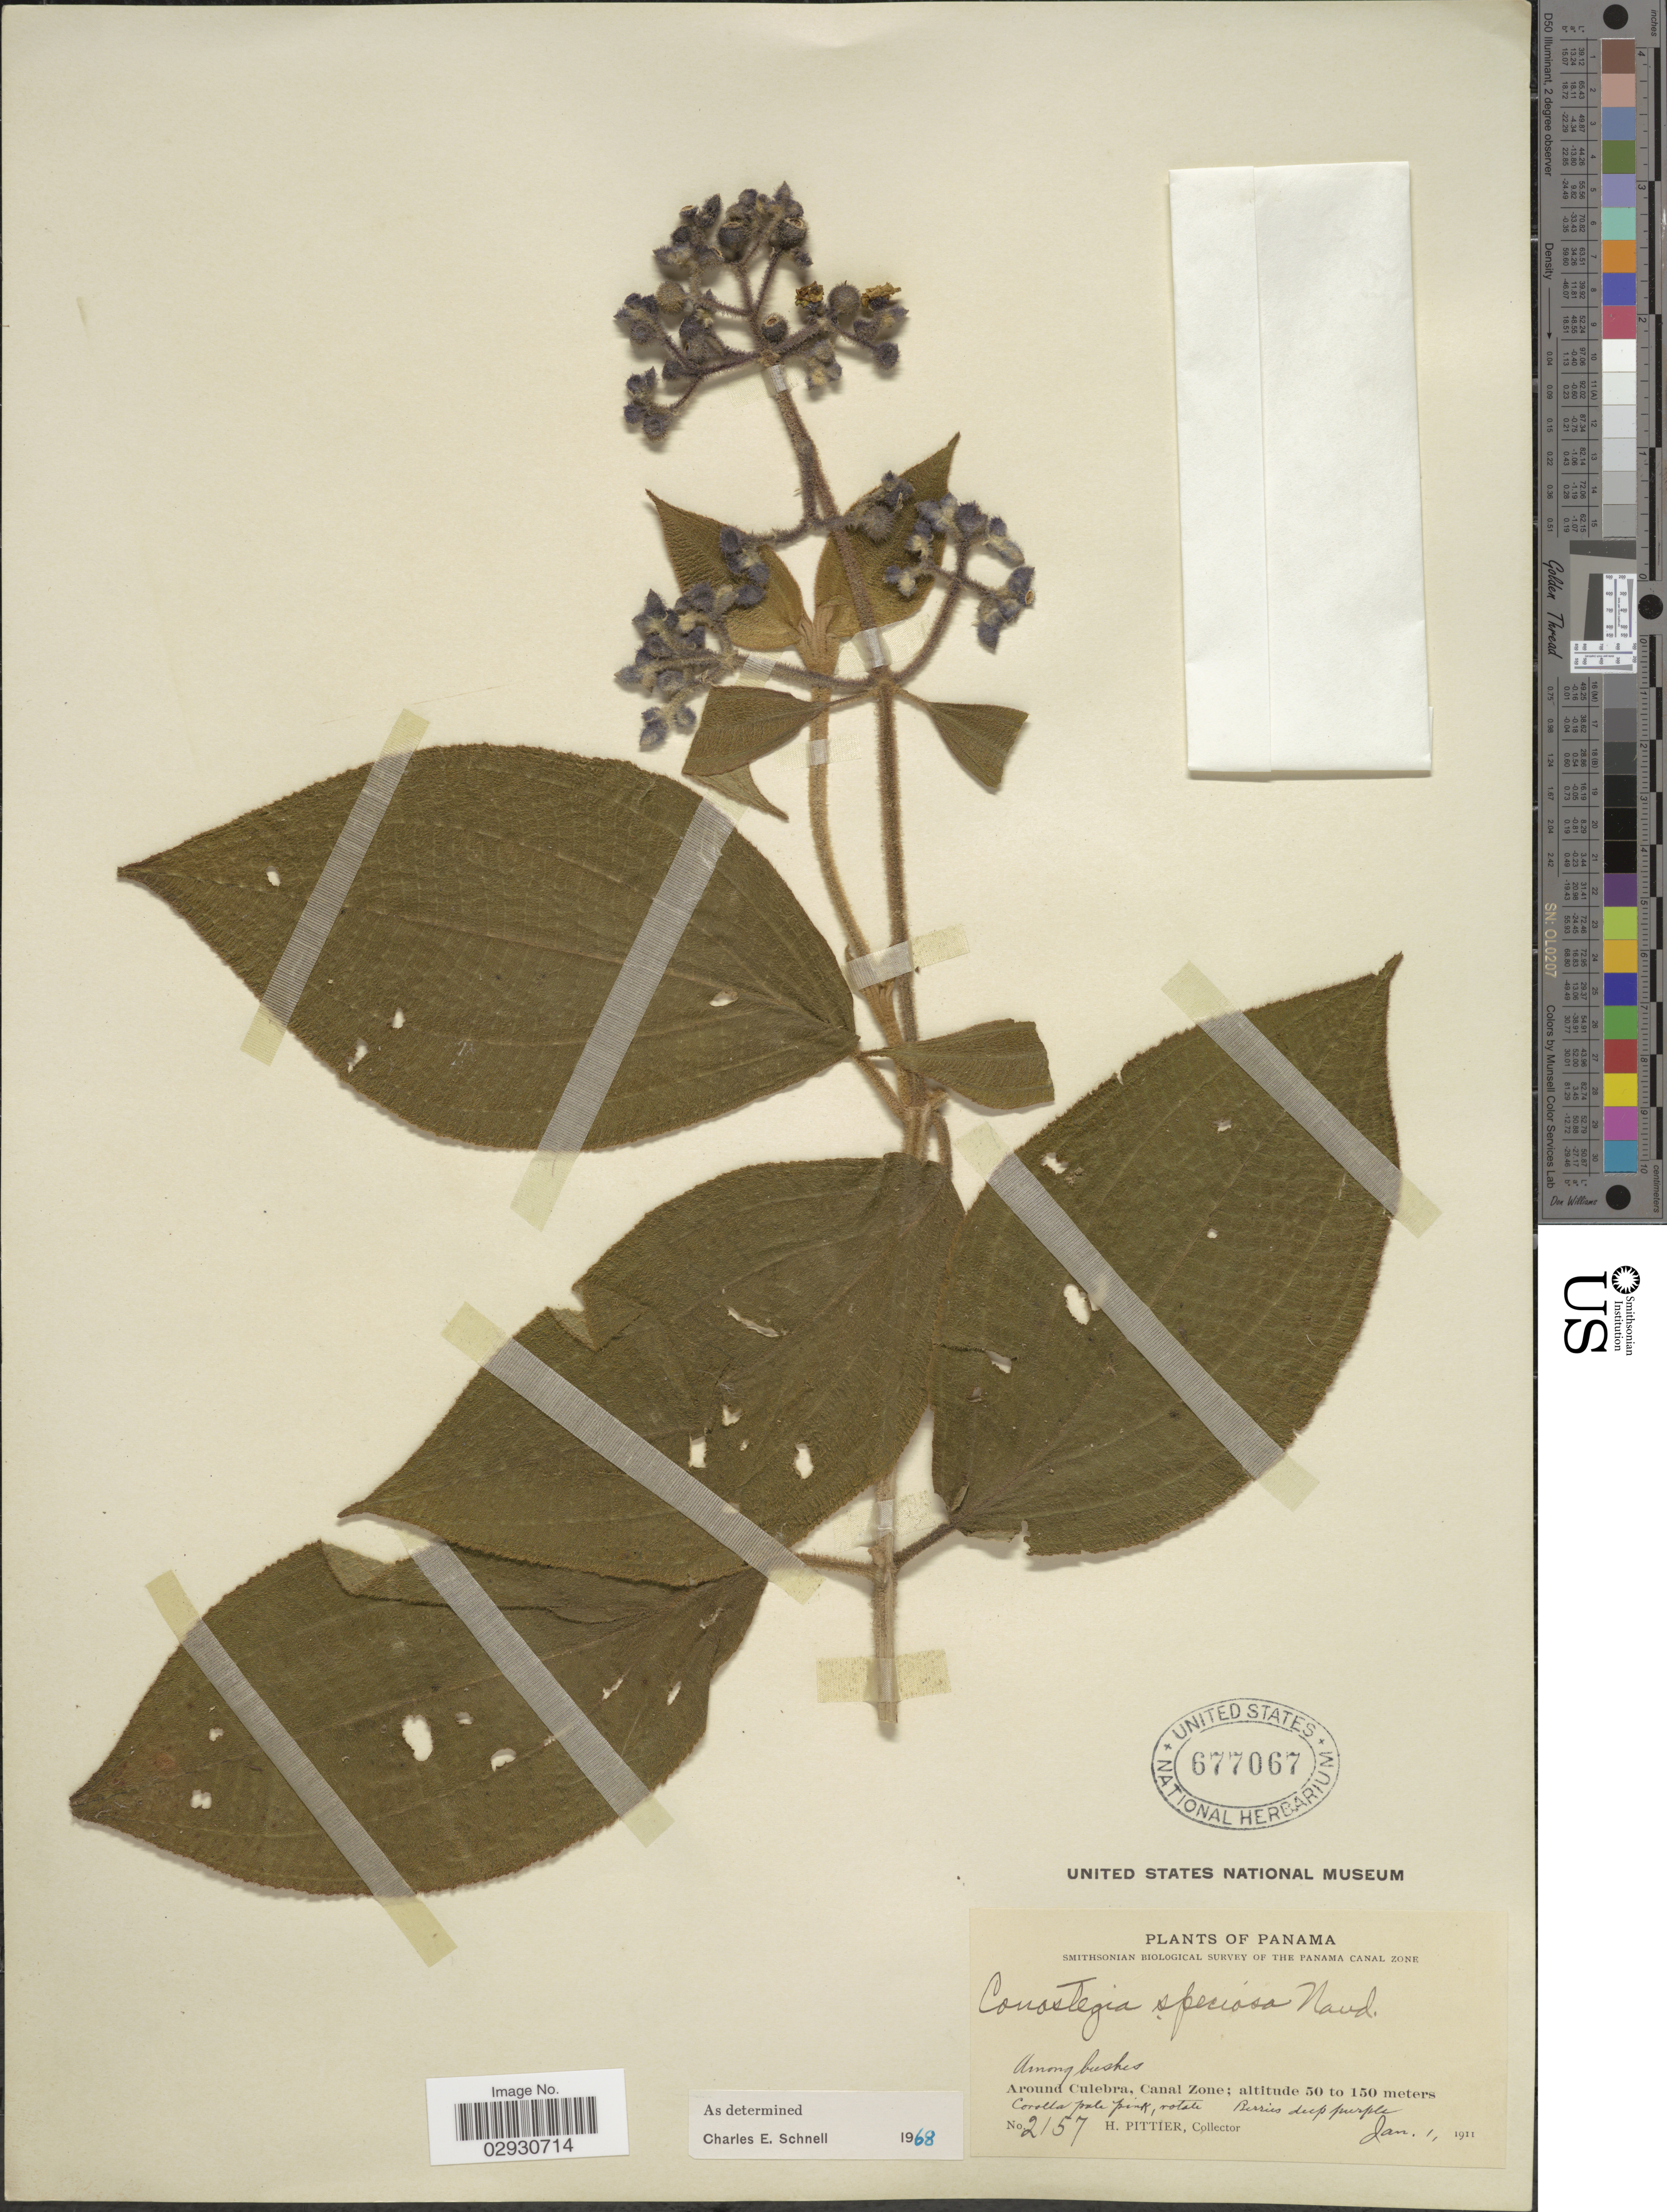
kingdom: Plantae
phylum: Tracheophyta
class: Magnoliopsida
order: Myrtales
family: Melastomataceae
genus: Conostegia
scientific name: Conostegia speciosa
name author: Naudin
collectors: H. F. Pittier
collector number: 2157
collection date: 1911-01-01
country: Panama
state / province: Colón / Panamá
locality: Around Culebra, Canal Zone.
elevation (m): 50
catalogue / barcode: US 677067